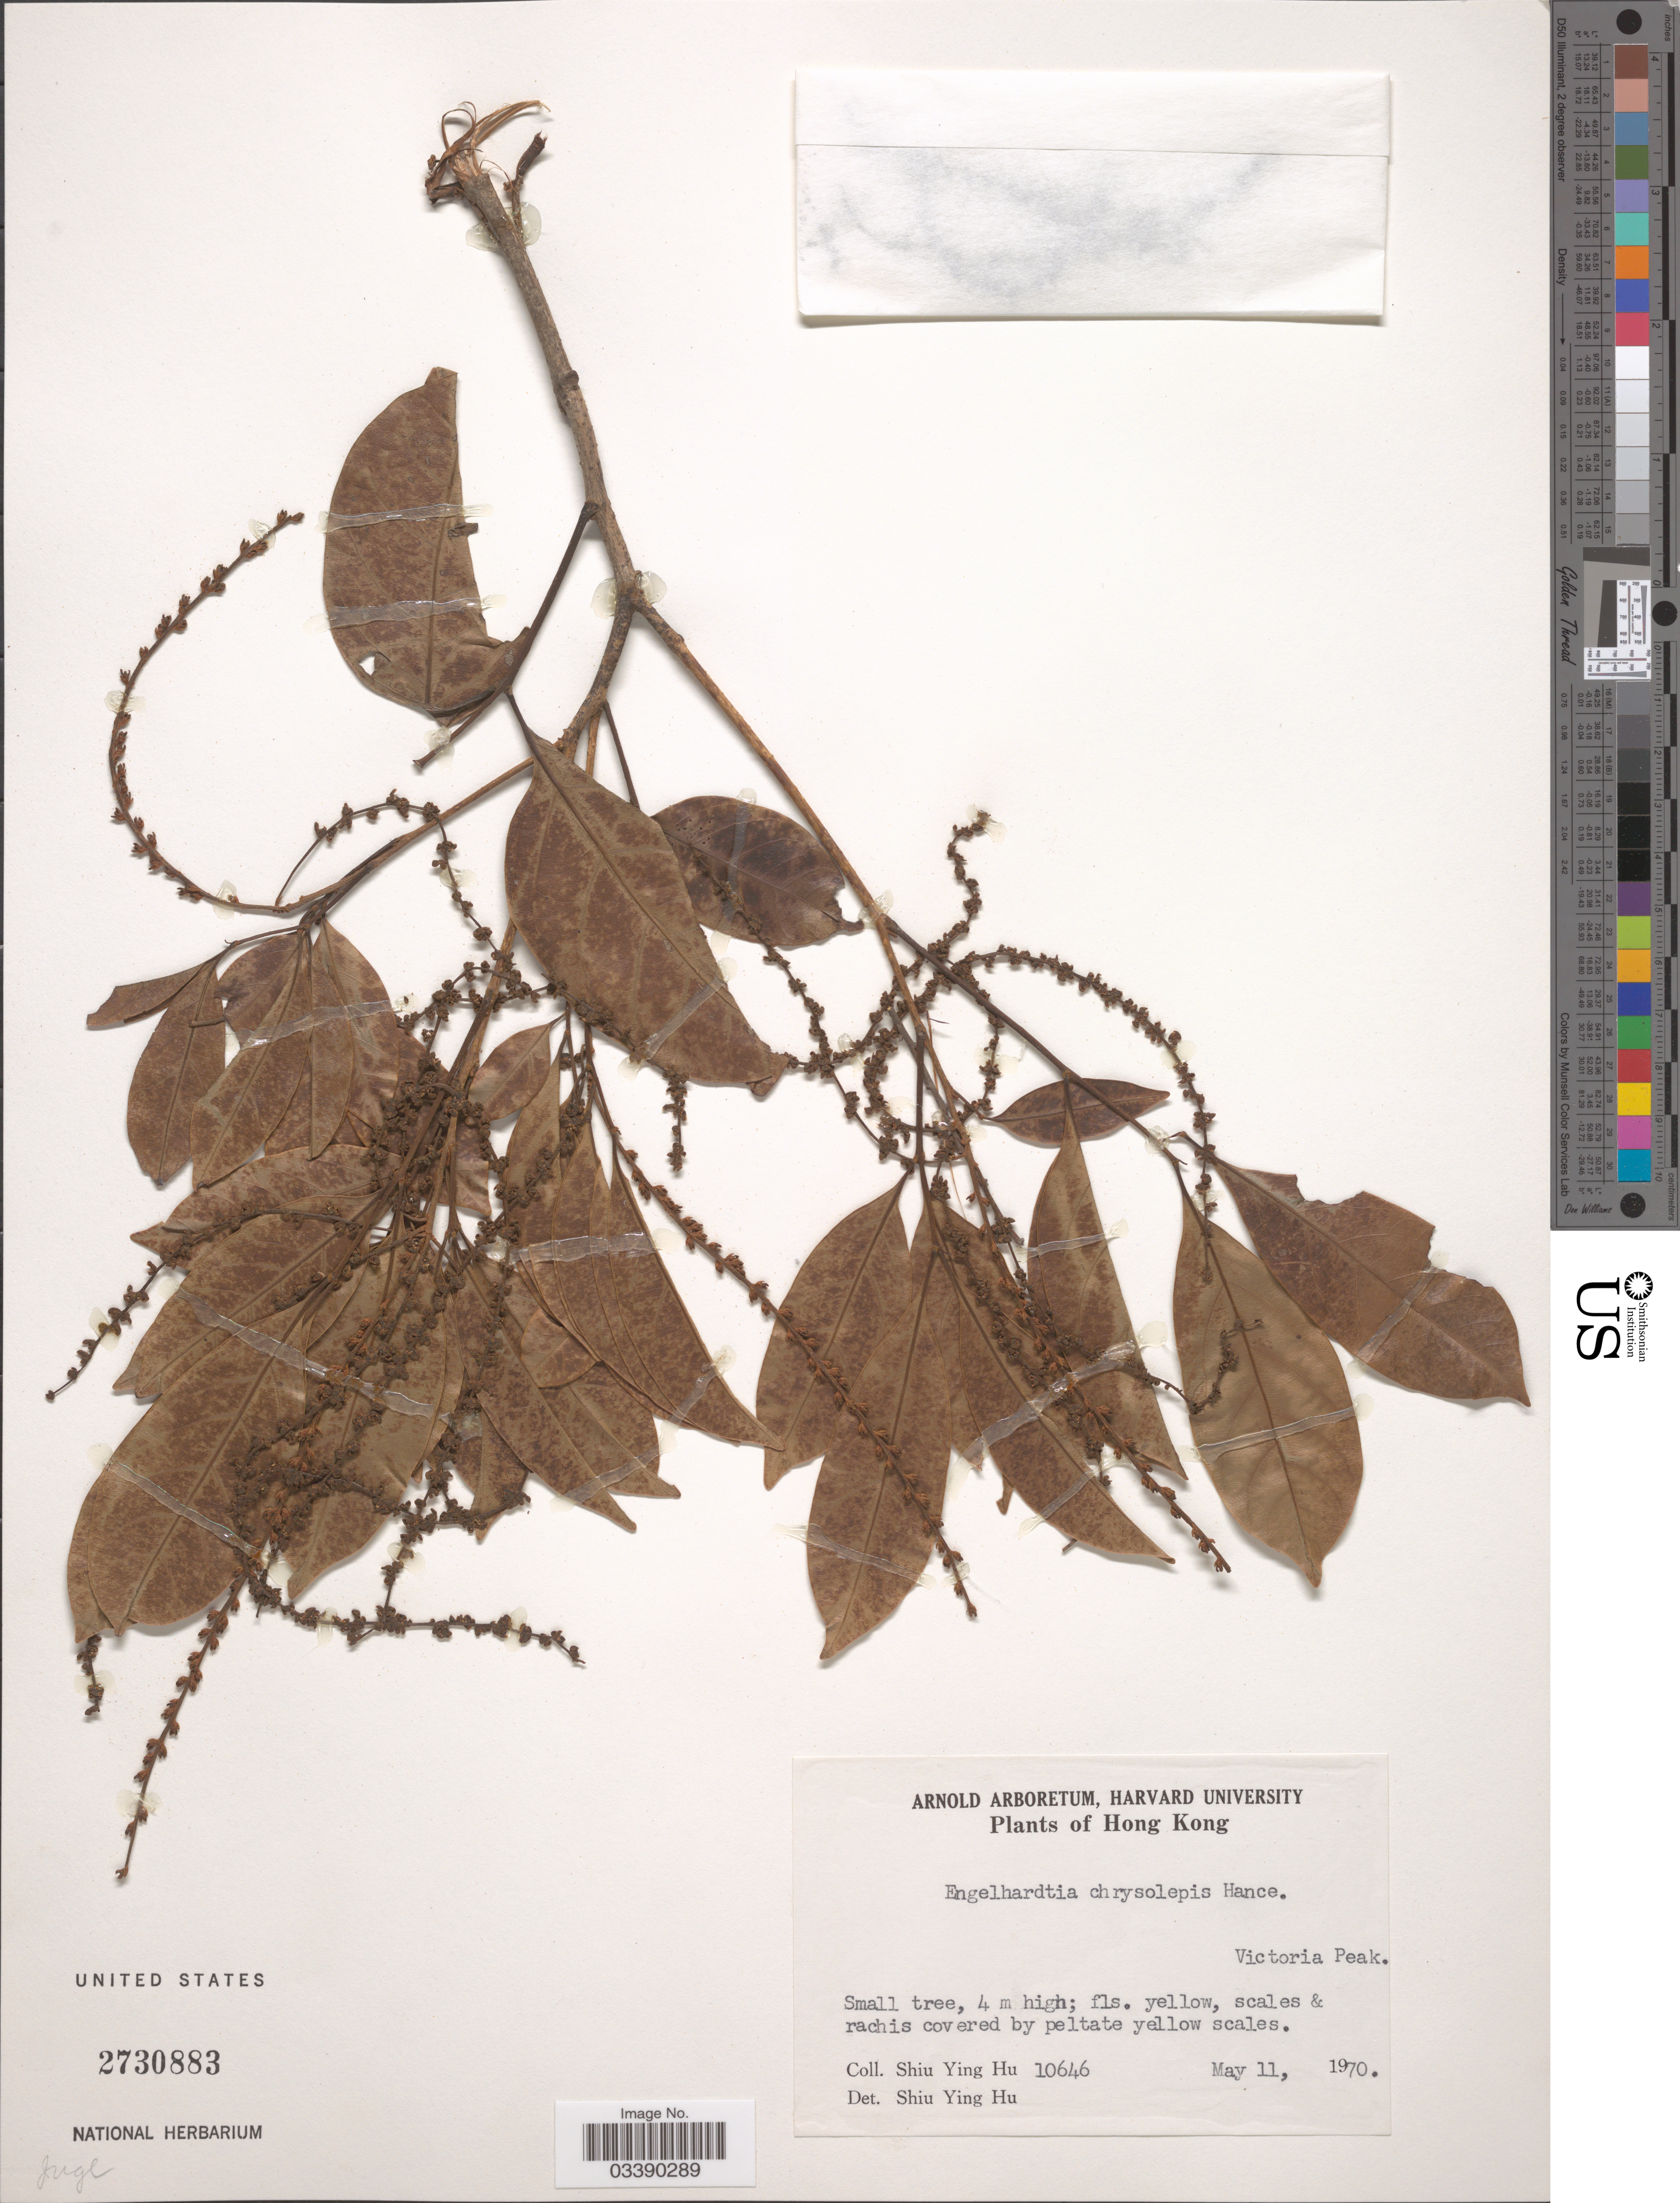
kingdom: Plantae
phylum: Tracheophyta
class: Magnoliopsida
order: Fagales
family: Juglandaceae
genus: Engelhardia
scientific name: Engelhardia roxburghiana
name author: Lindl.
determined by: Strong, Mark T., (BOT), Smithsonian Institution - National Museum of Natural History (UNITED STATES)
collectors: S. Y. Hu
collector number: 10646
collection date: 1970-05-11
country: China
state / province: Hong Kong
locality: Victoria Peak.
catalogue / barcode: US 2730883